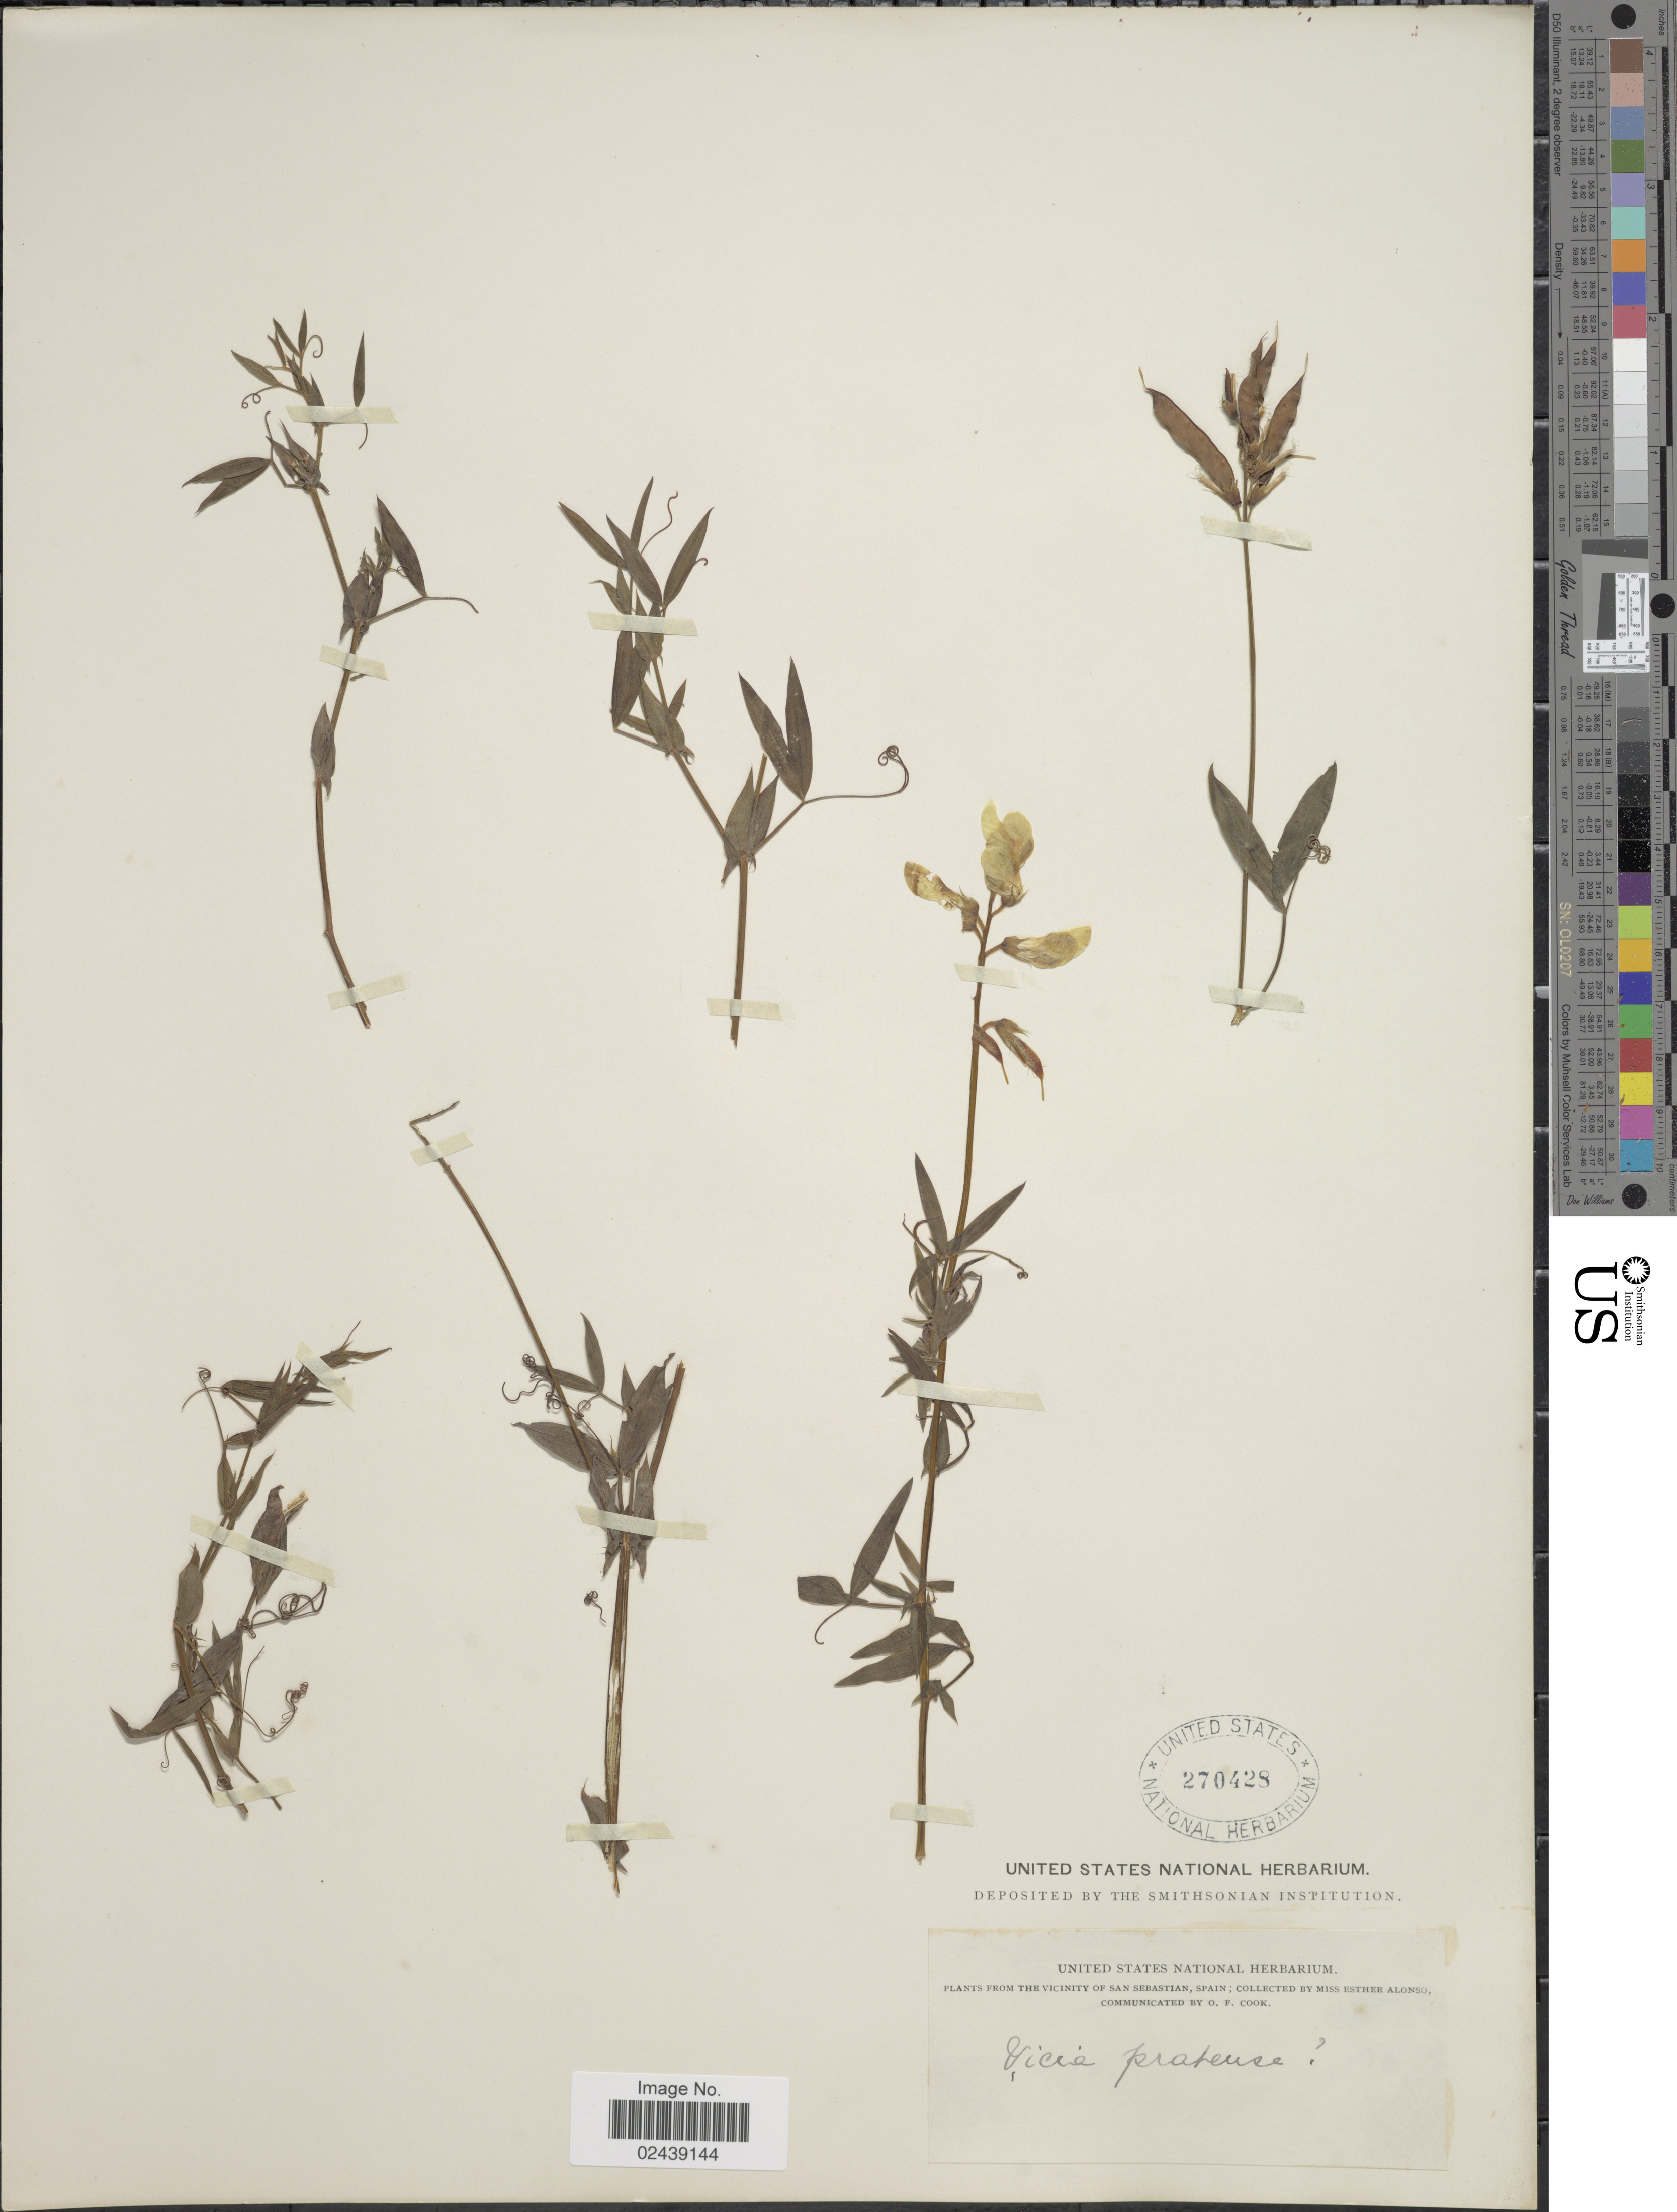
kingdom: Plantae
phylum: Tracheophyta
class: Magnoliopsida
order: Fabales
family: Fabaceae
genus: Vicia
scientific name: Vicia pratensis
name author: Wallr.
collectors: E. Alonso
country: Spain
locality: Vicinity of San Sebastian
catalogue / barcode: US 270428